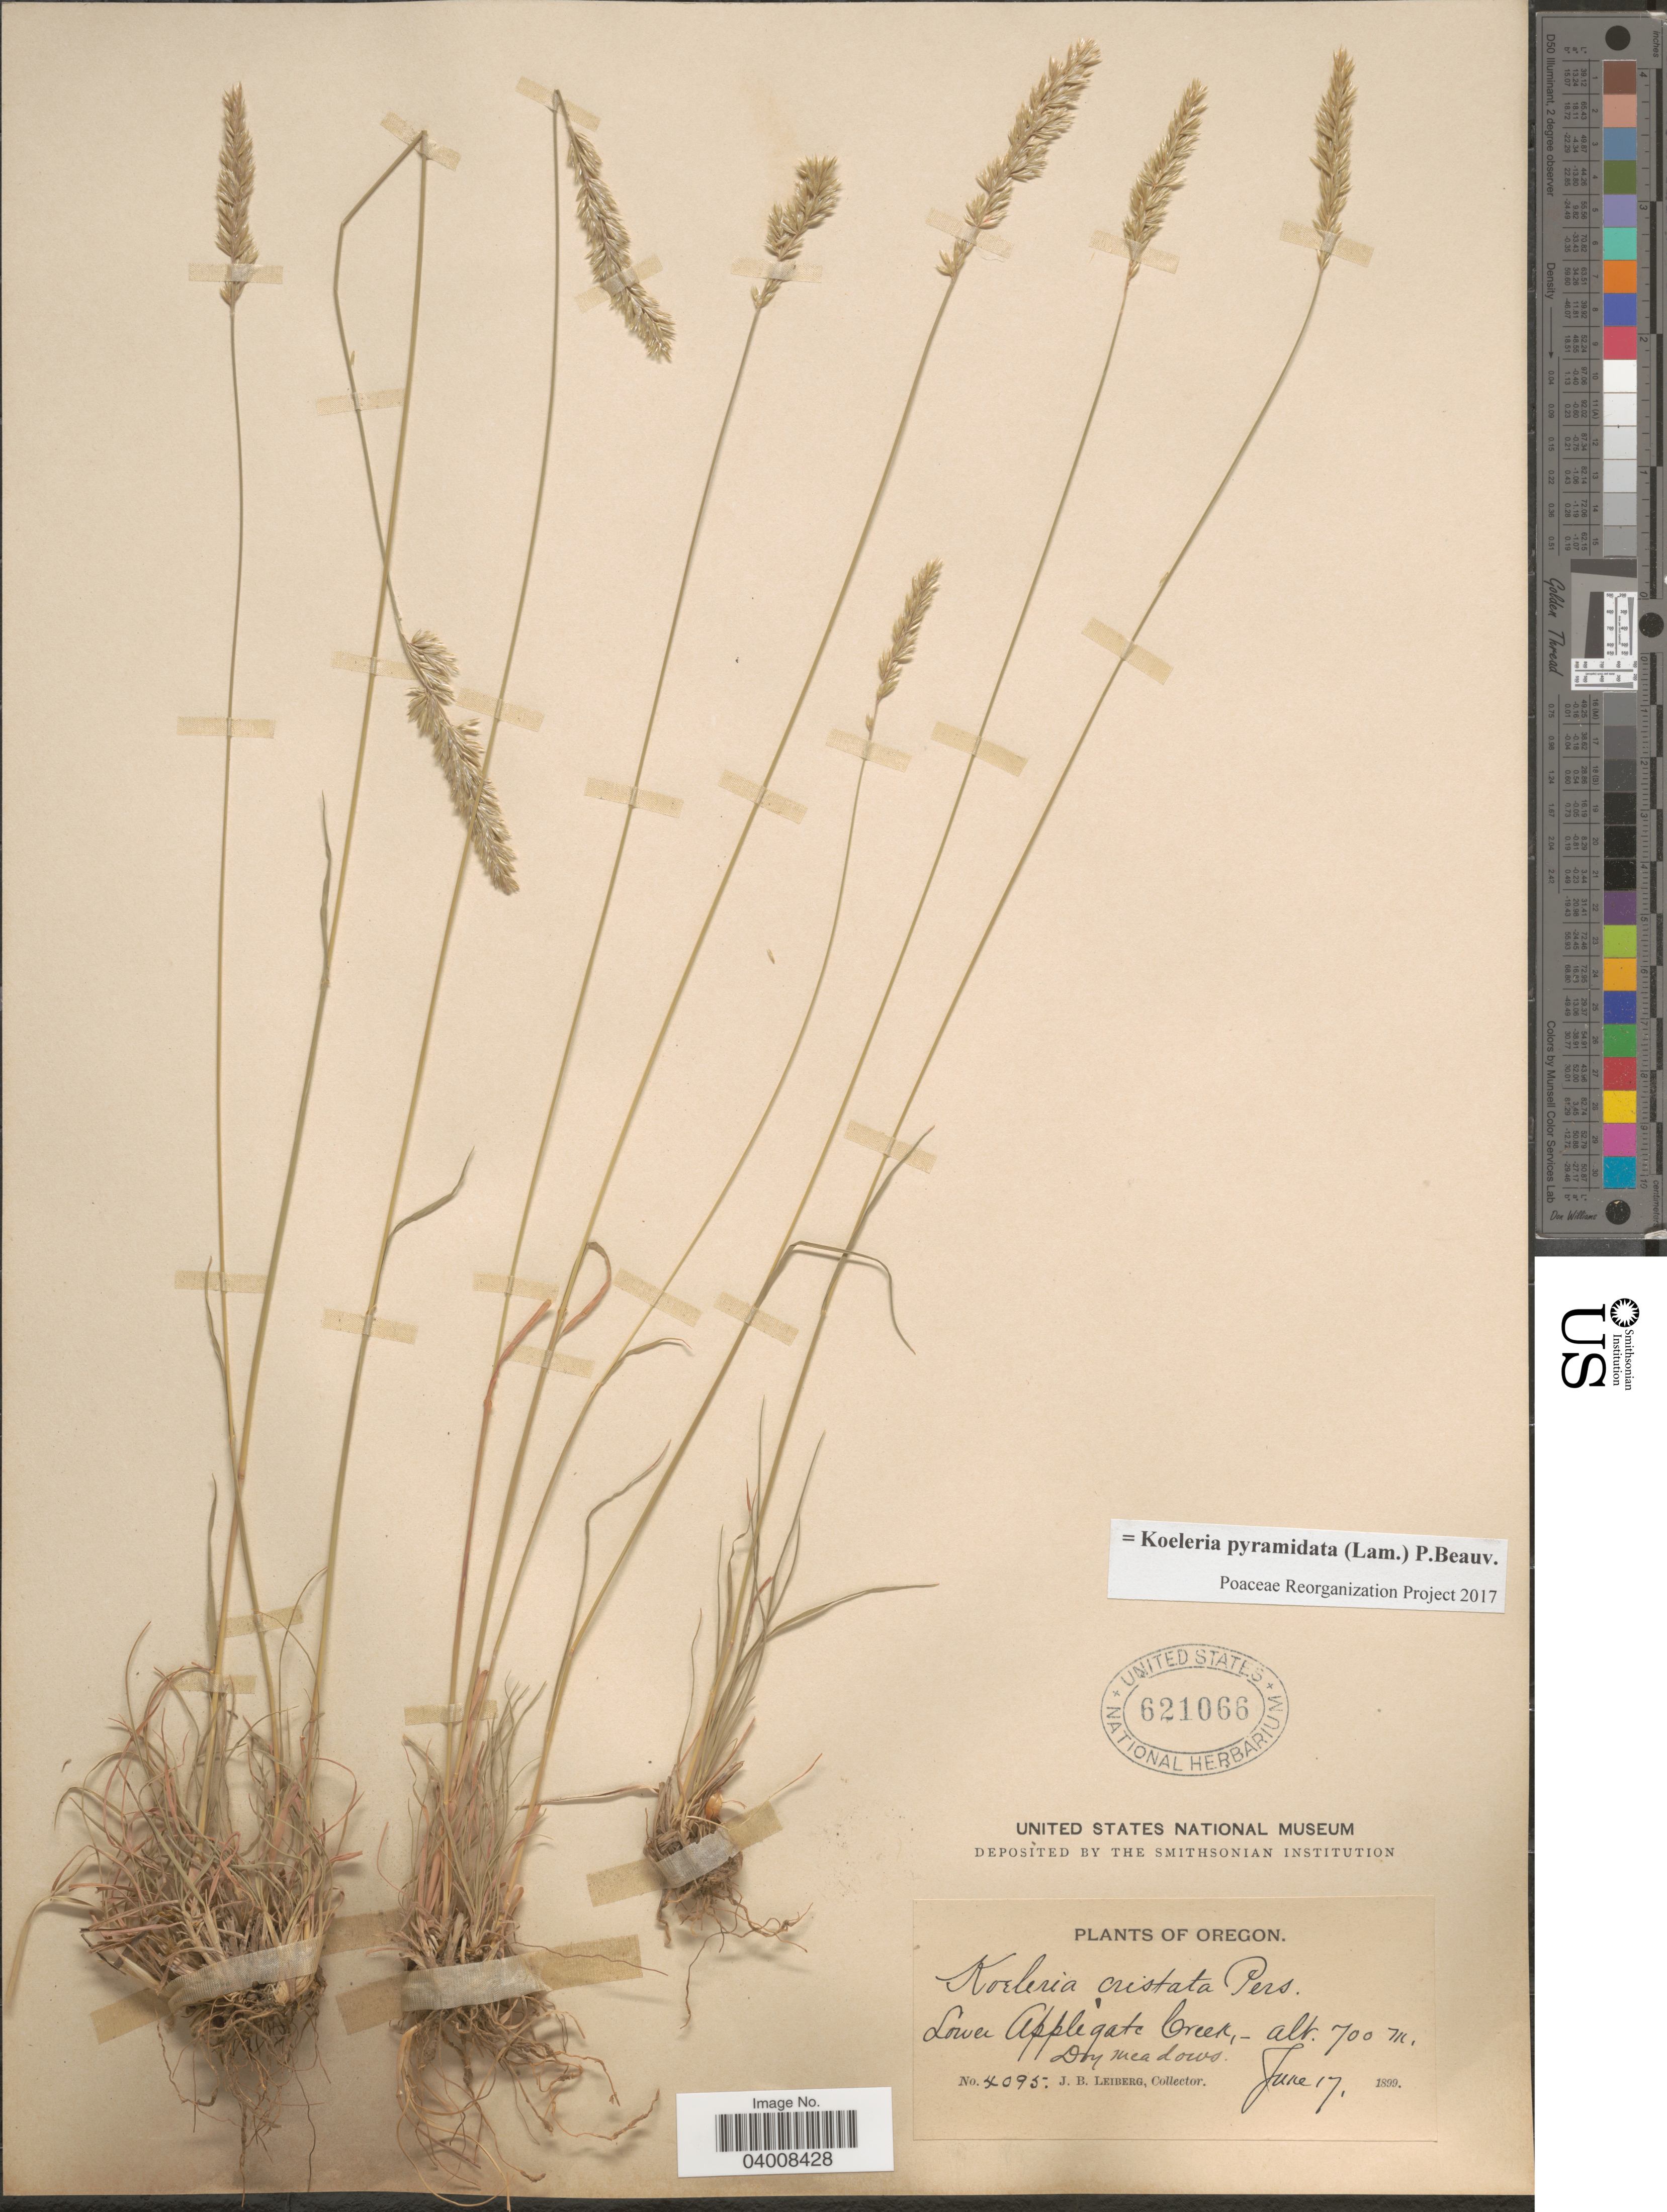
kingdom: Plantae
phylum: Tracheophyta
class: Liliopsida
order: Poales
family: Poaceae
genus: Koeleria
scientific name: Koeleria pyramidata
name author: (Lam.) P. Beauv.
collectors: J. B. Leiberg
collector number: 4095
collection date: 1899-06-17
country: United States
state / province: Oregon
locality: Lower Applegate Creek. Dry meadows.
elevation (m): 700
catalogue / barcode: US 621066